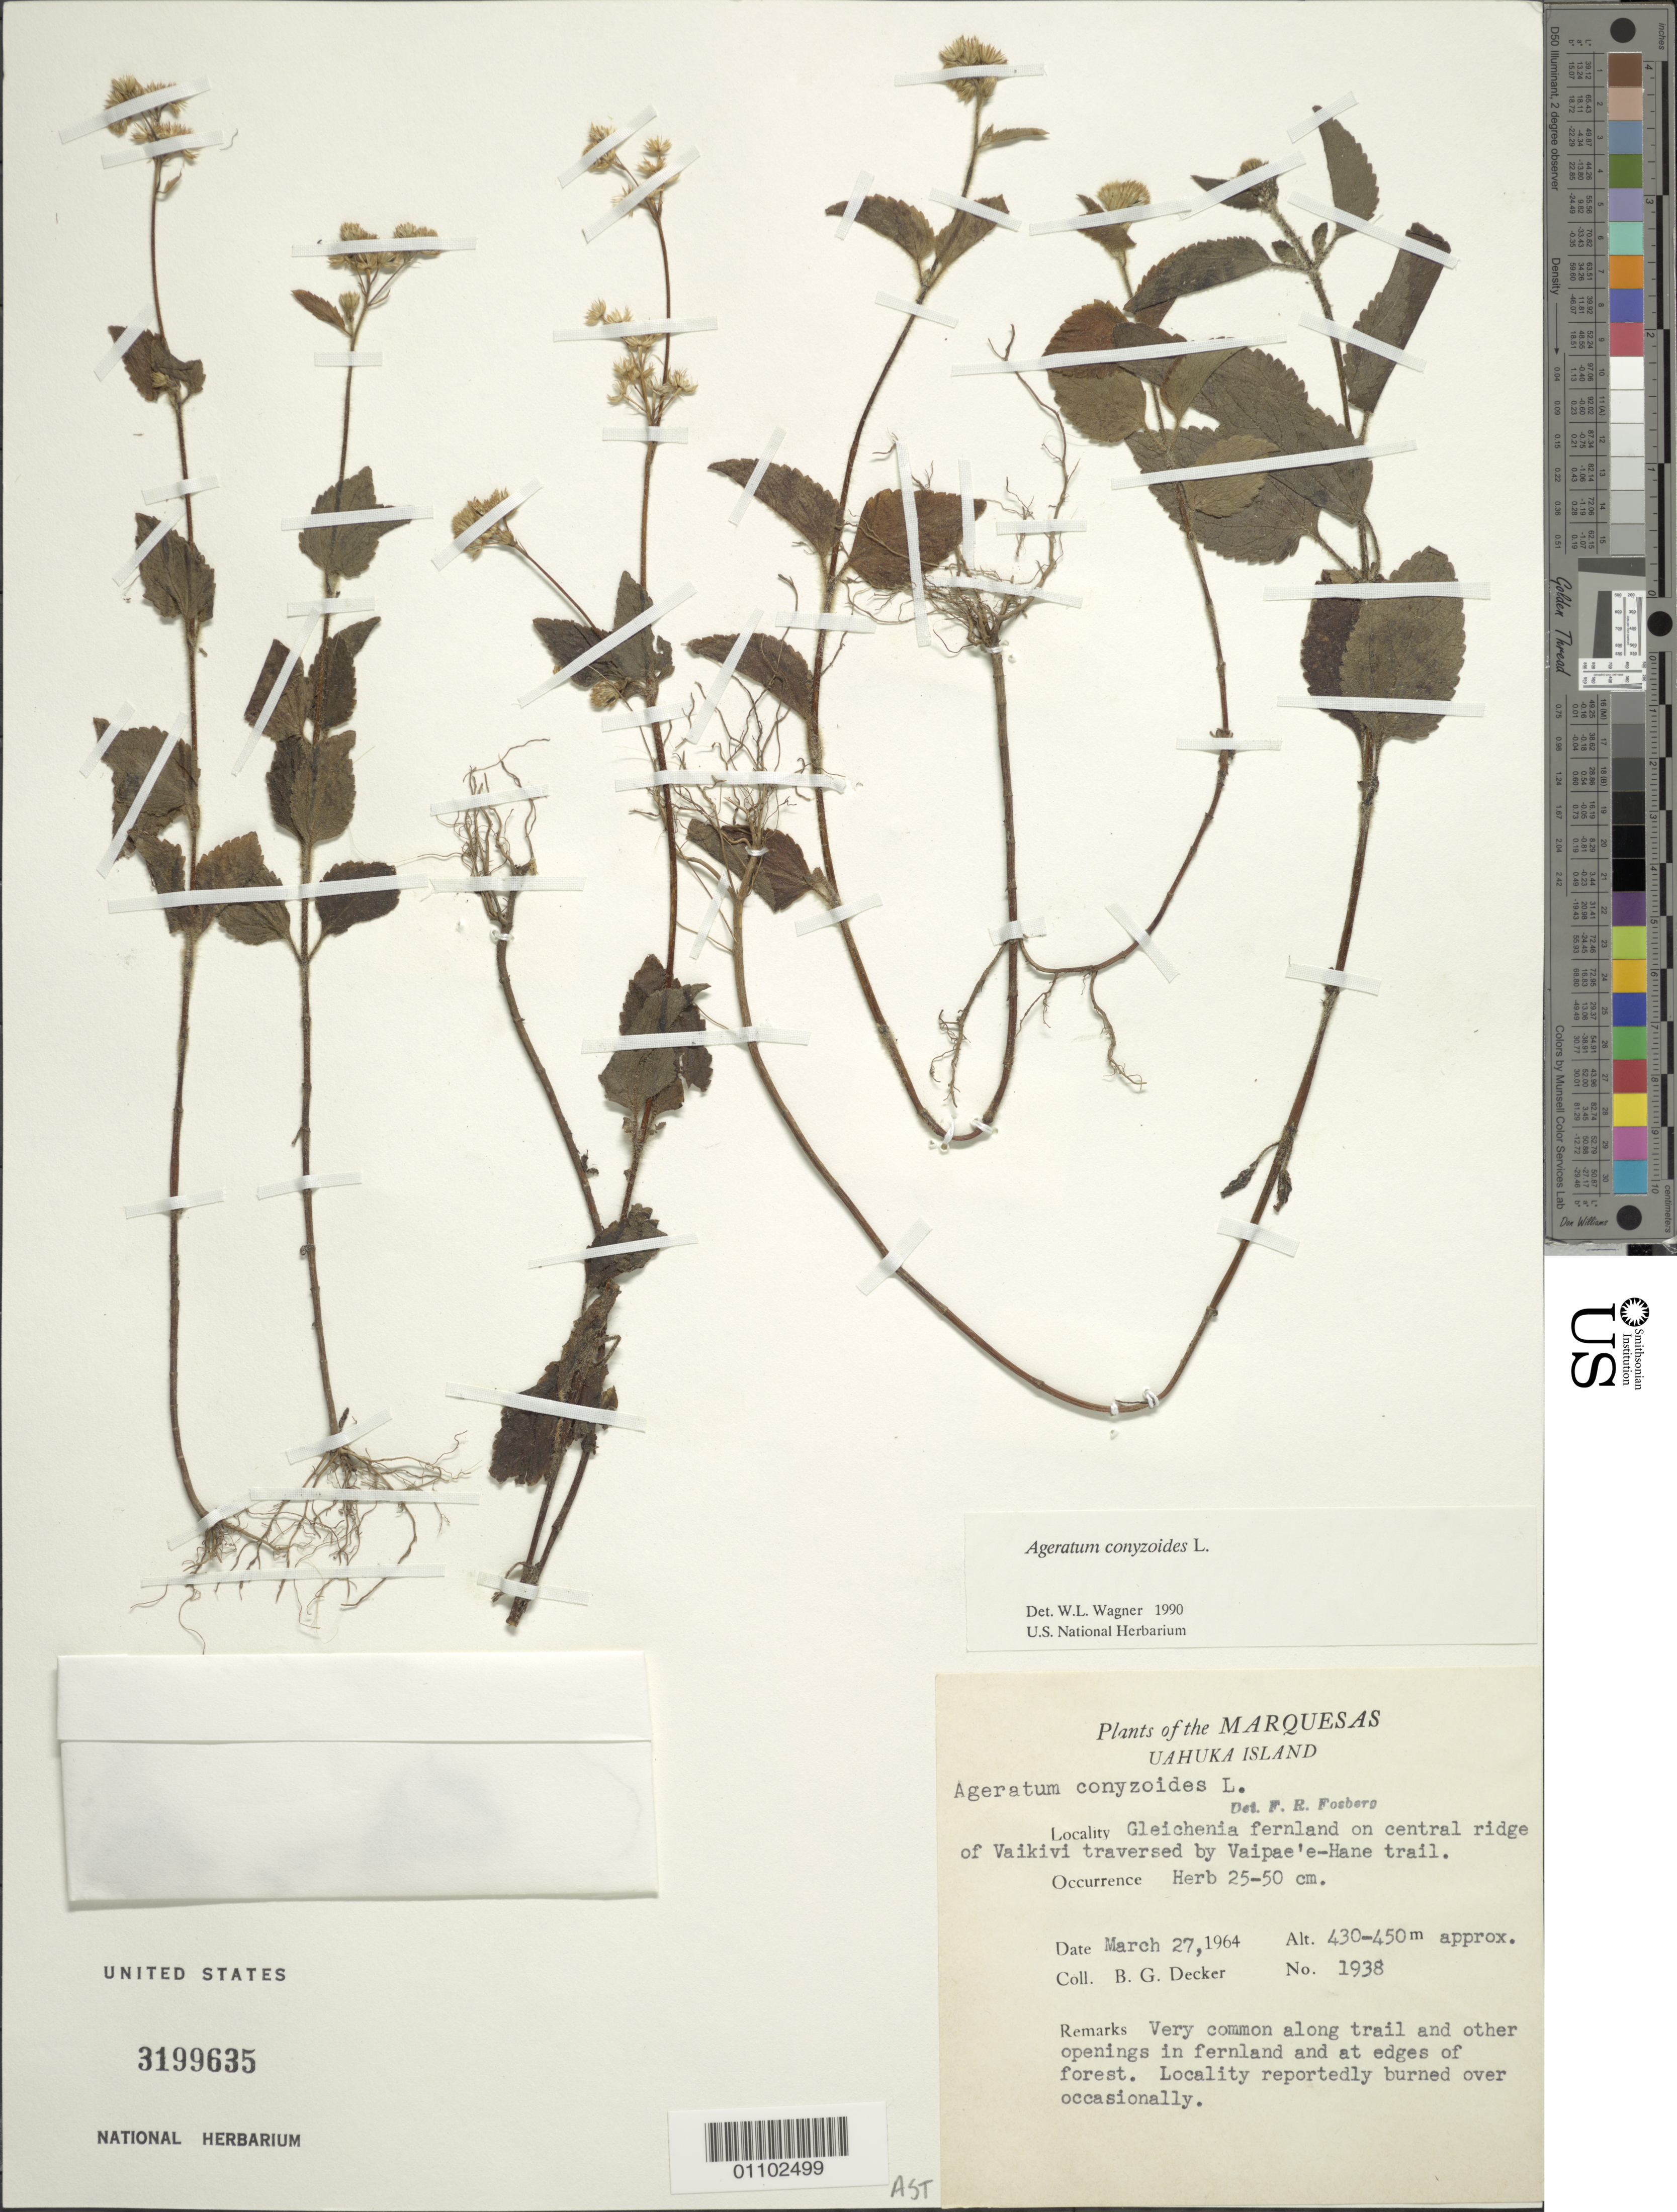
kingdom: Plantae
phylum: Tracheophyta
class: Magnoliopsida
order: Asterales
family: Asteraceae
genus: Ageratum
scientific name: Ageratum conyzoides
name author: L.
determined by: Wagner, W. L., (BOT), Smithsonian Institution - National Museum of Natural History (UNITED STATES)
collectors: B. G. Decker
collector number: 1938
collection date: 1964-03-27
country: French Polynesia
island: Ua Huka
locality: central ridge of Vaikivi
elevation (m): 430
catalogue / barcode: US 3199635